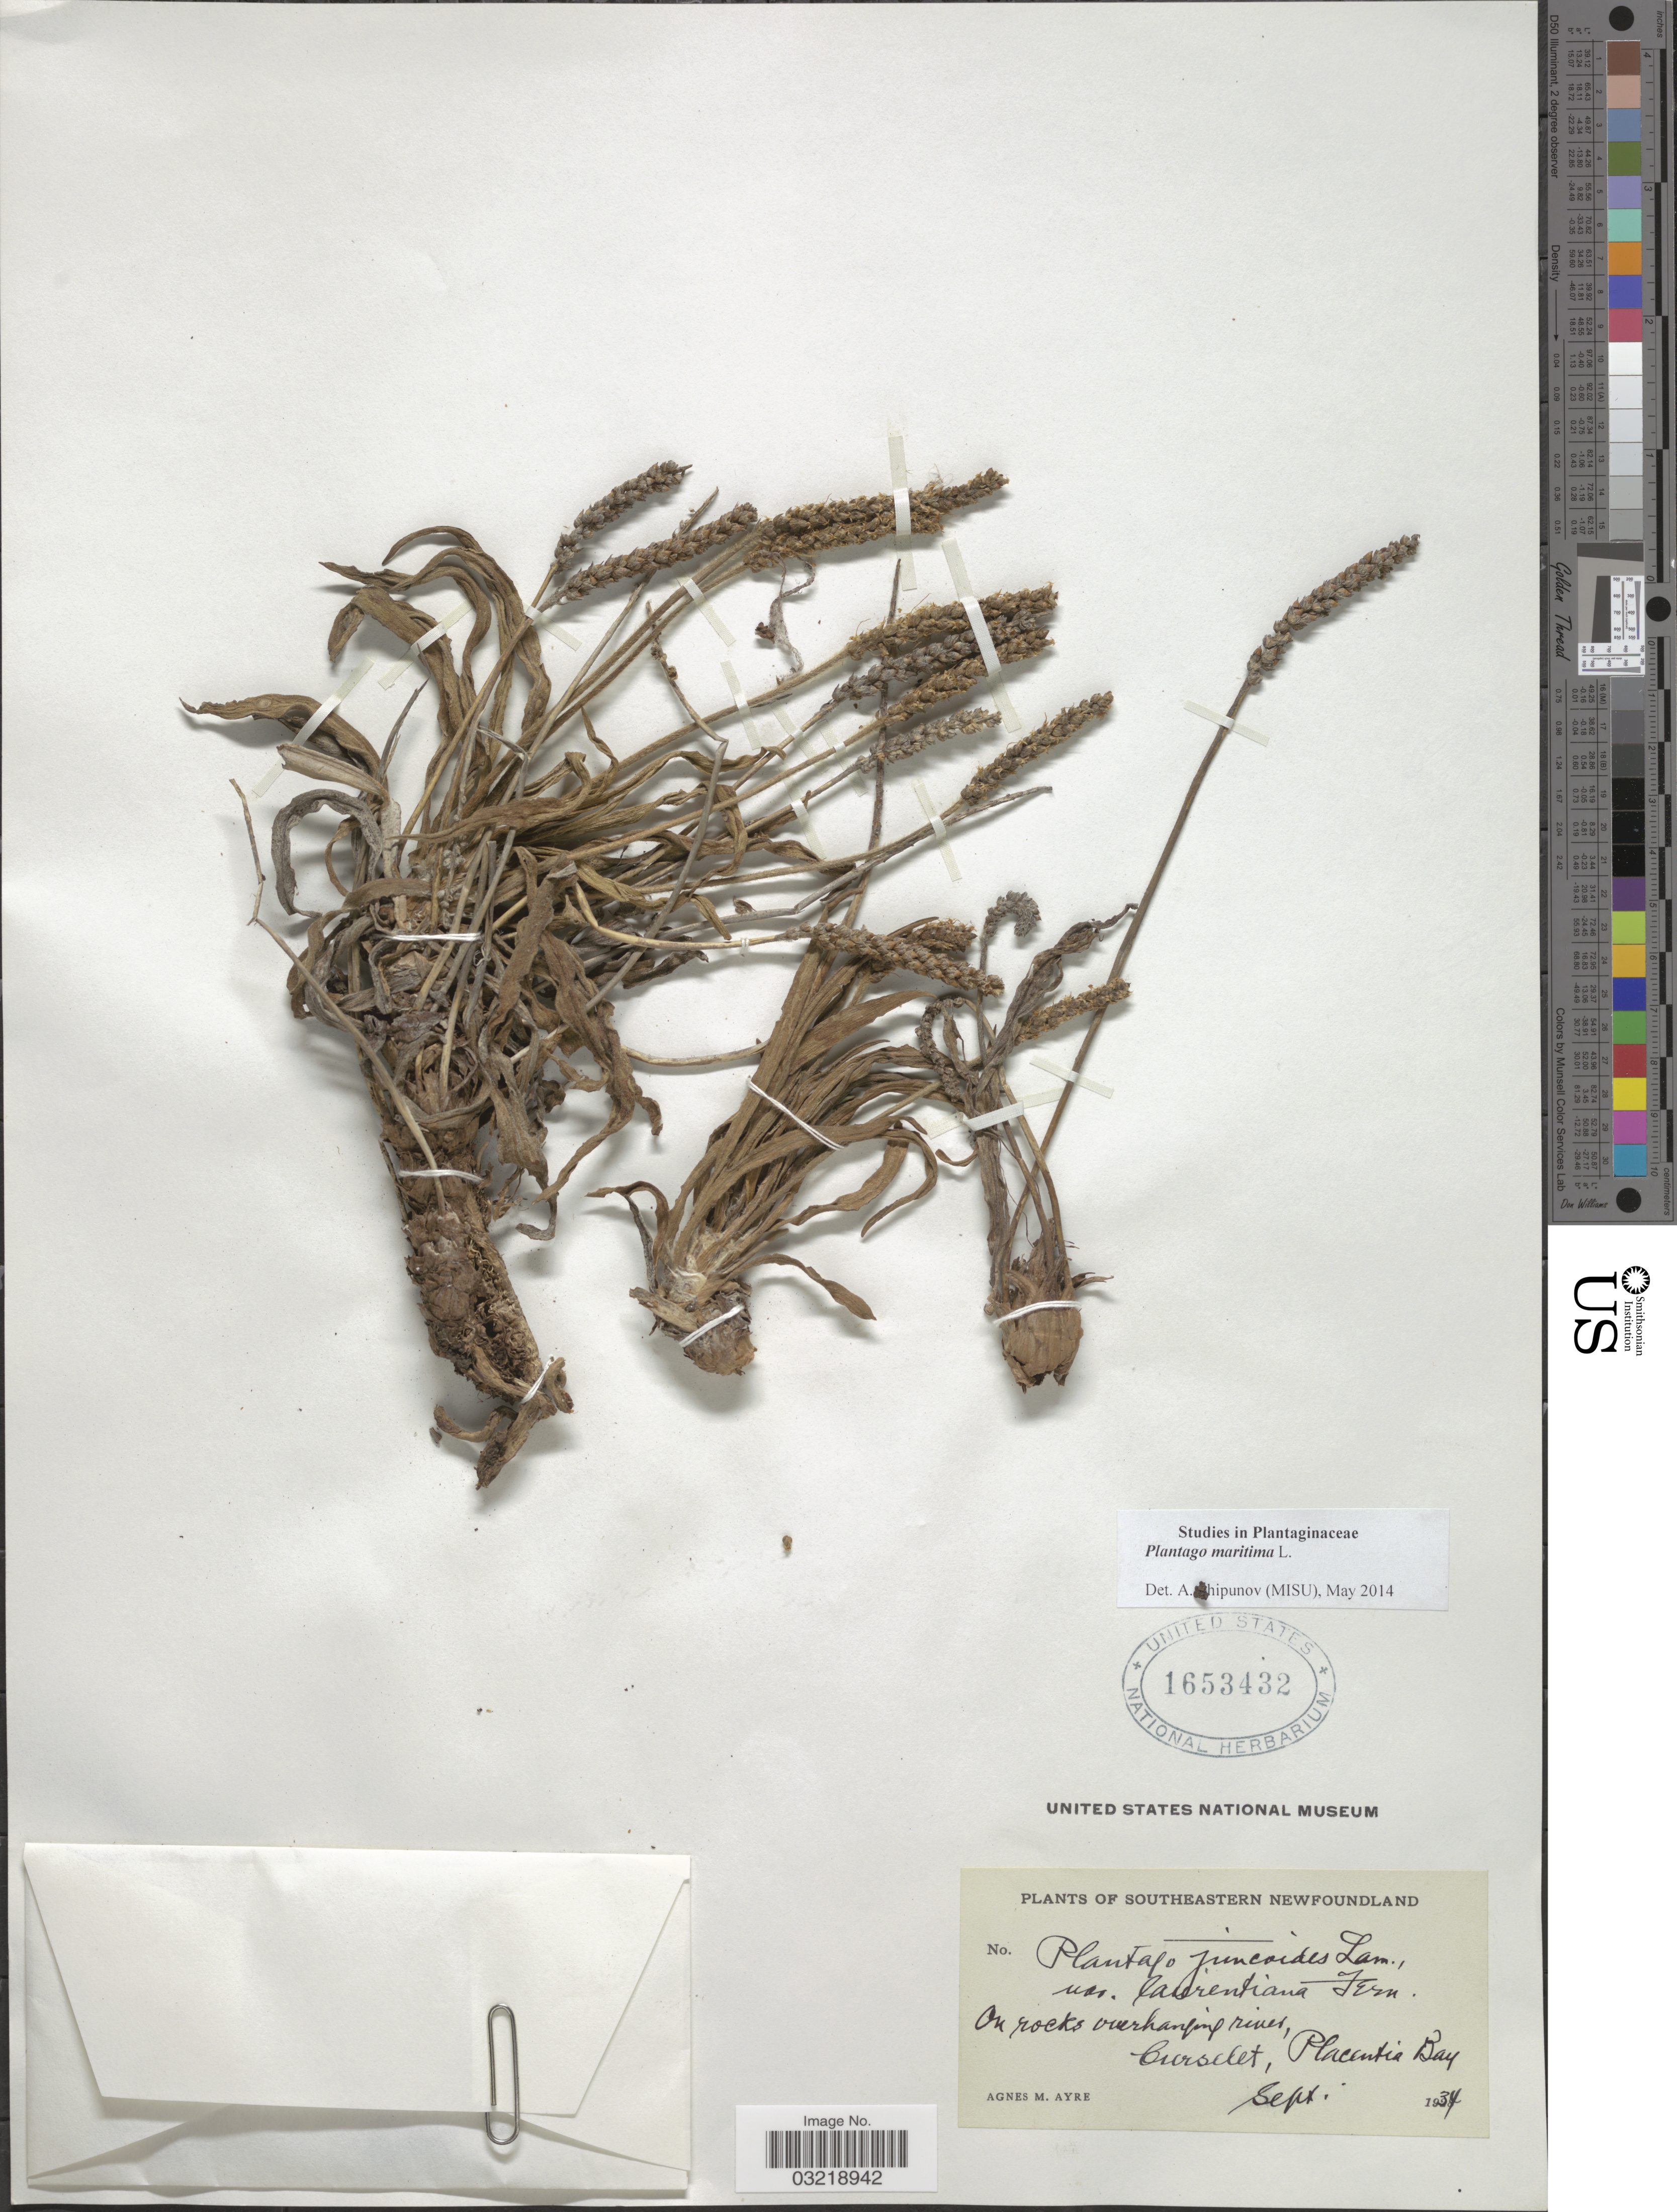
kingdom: Plantae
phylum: Tracheophyta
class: Magnoliopsida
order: Lamiales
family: Plantaginaceae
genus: Plantago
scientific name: Plantago maritima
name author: L.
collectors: A. Ayre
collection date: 1934-09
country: Canada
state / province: Newfoundland and Labrador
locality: Southeastern Newfoundland. On rocks overhanging river, Curselet, Placentia Bay.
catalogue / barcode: US 1653432